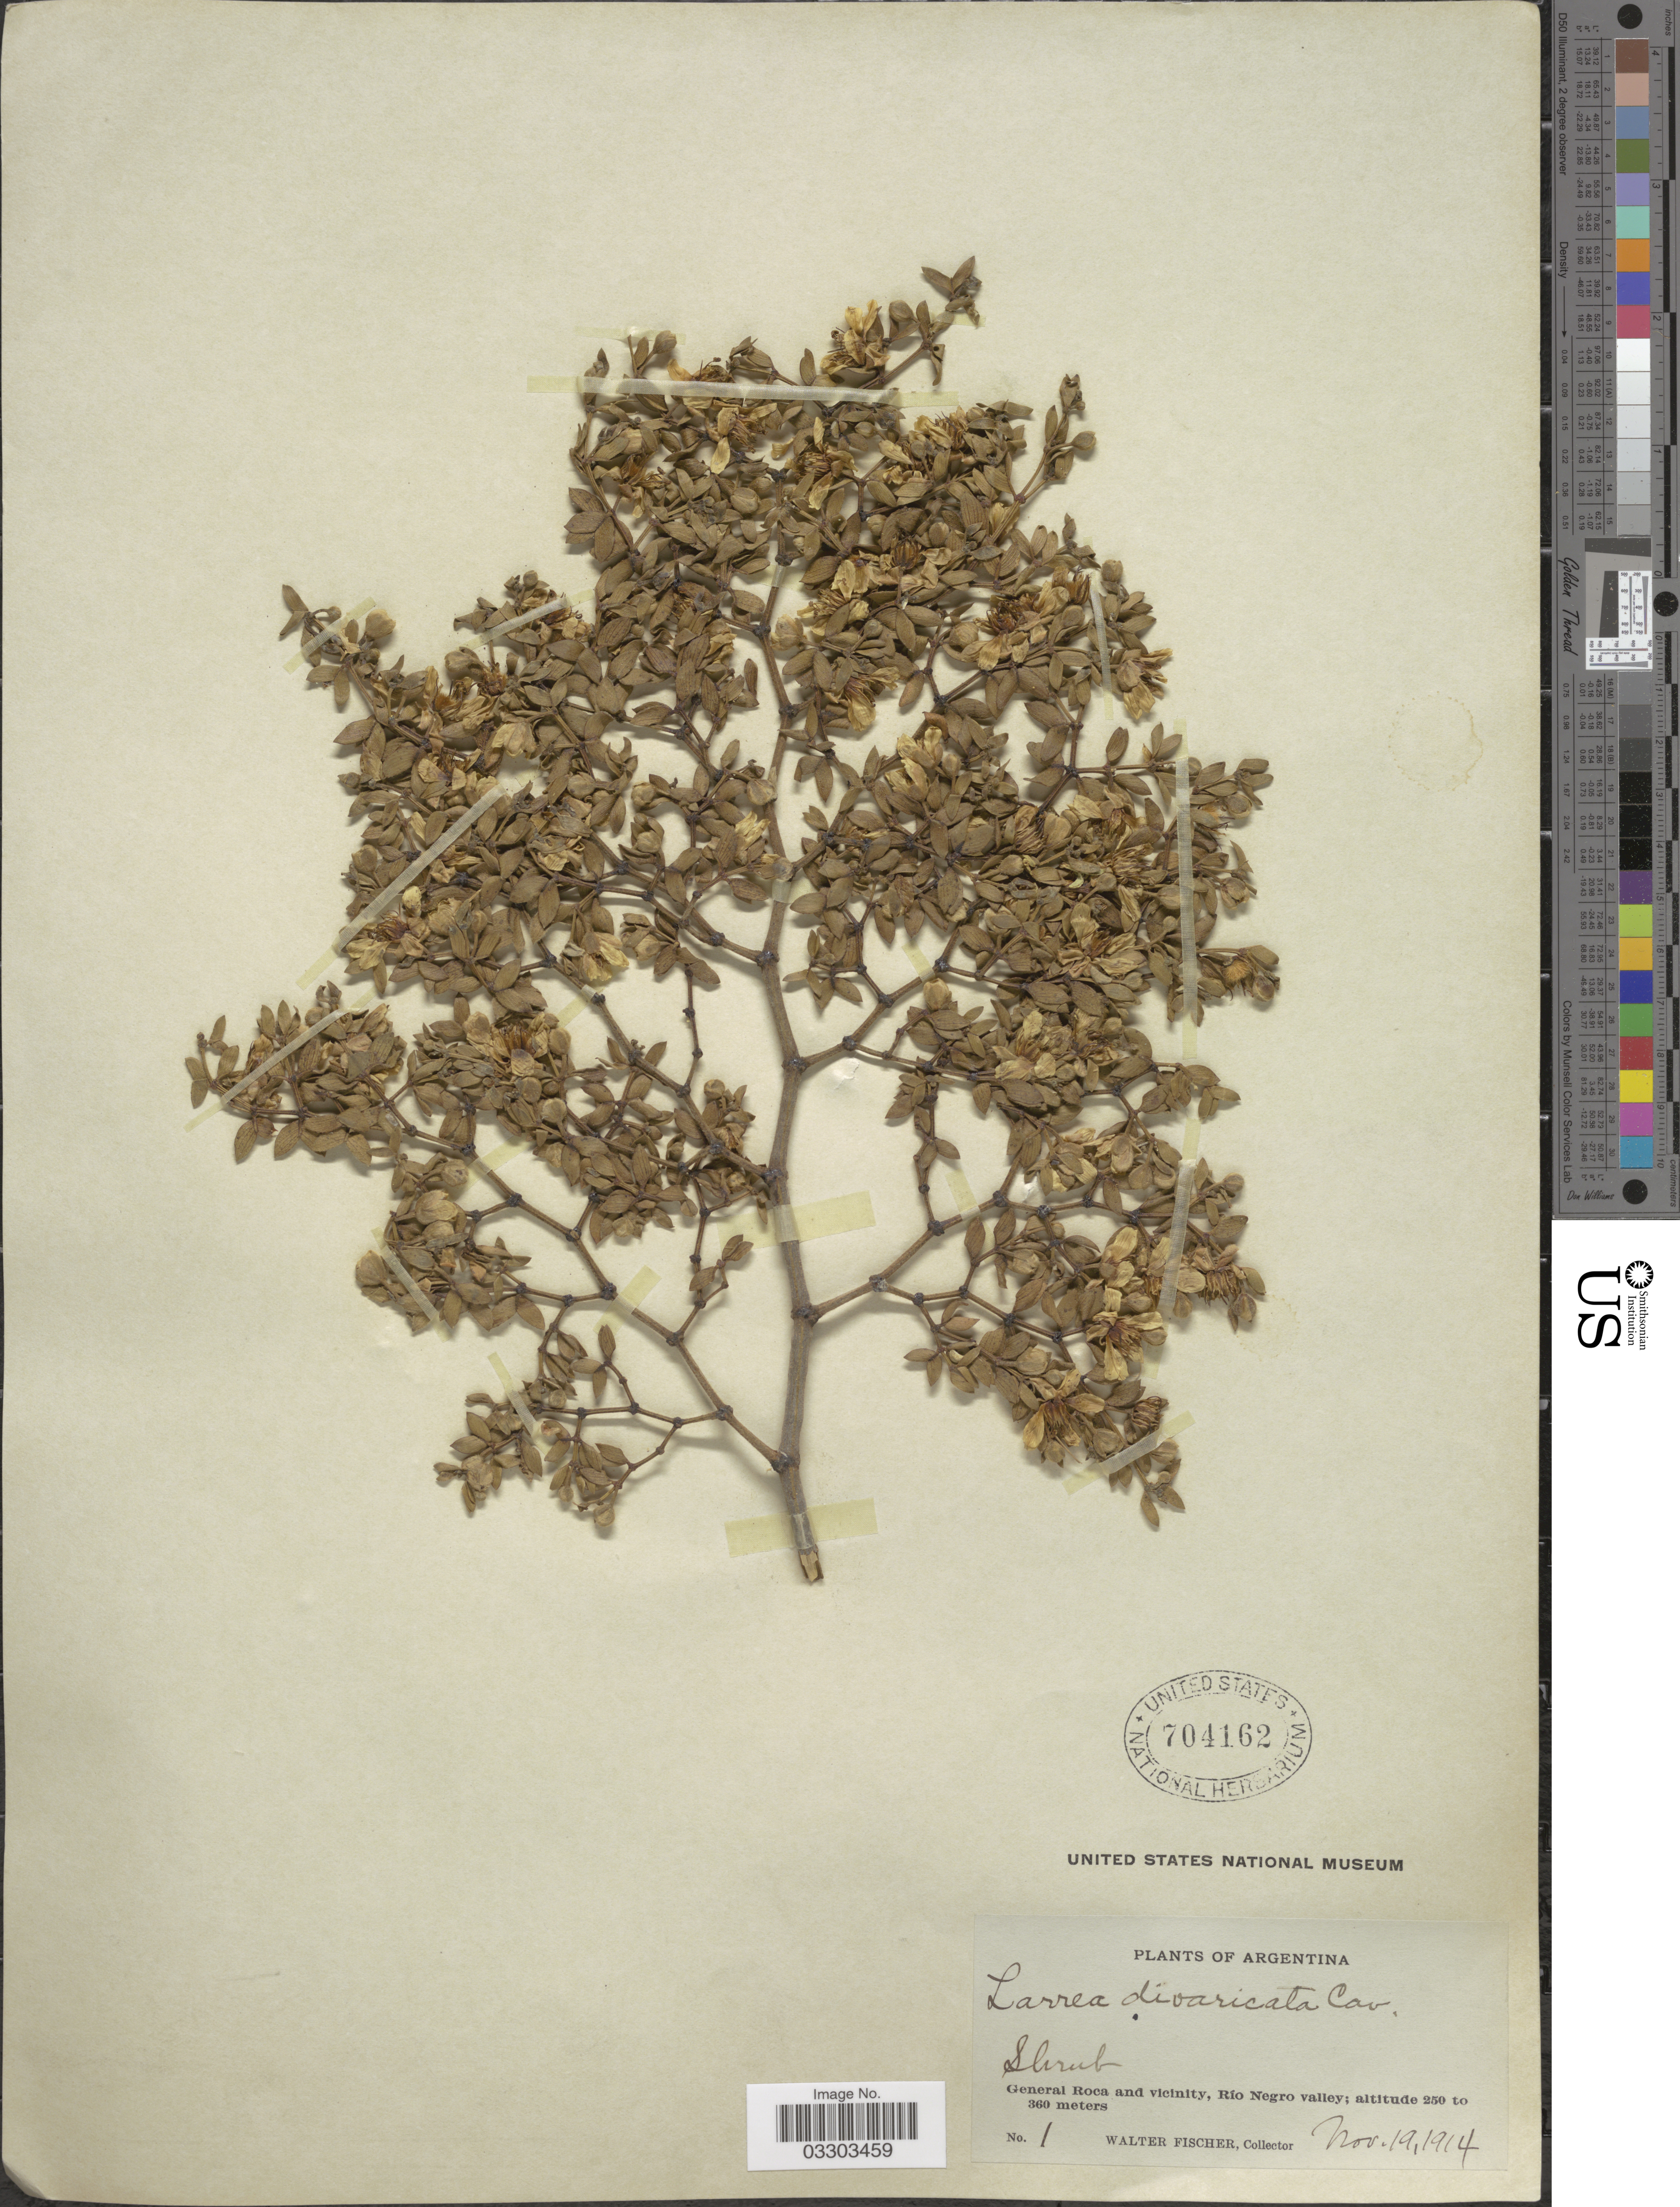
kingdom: Plantae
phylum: Tracheophyta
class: Magnoliopsida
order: Zygophyllales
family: Zygophyllaceae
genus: Larrea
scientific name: Larrea divaricata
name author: Cav.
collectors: W. Fischer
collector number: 1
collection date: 1914-11-19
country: Argentina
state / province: Rio Negro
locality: General Roca and vicinity, Río Negro valley.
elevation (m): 250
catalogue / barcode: US 704162